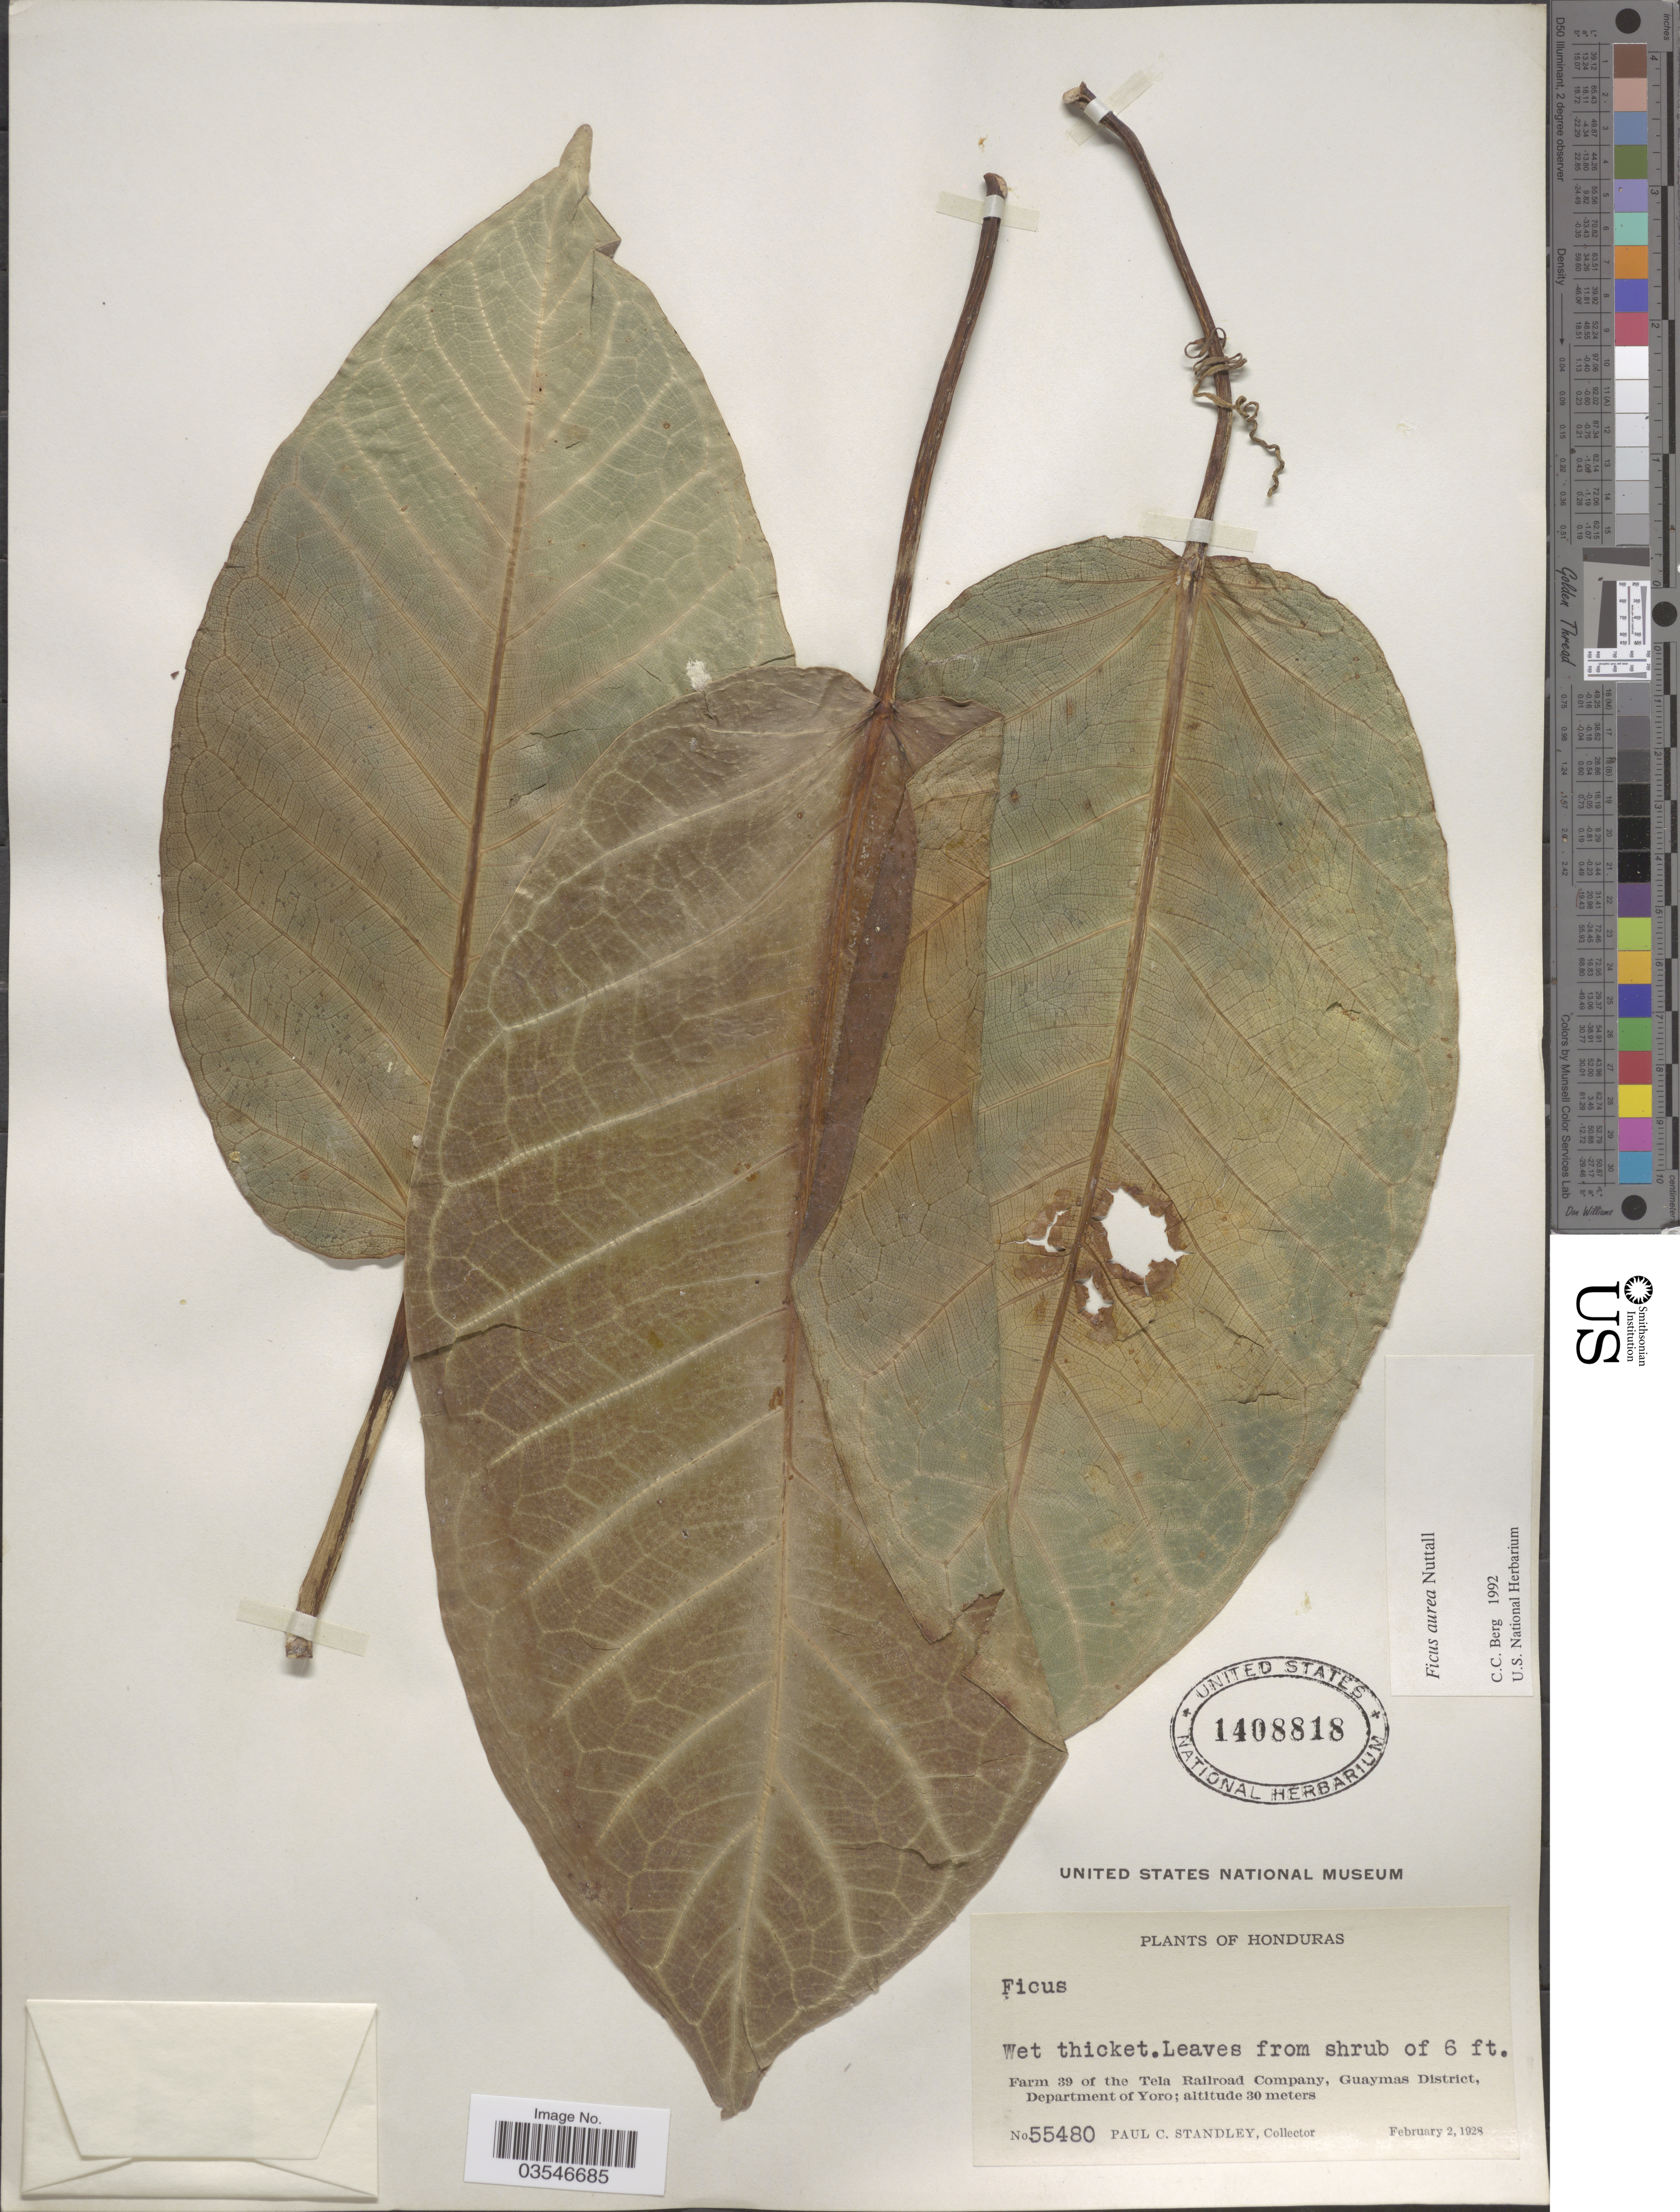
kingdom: Plantae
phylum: Tracheophyta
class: Magnoliopsida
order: Rosales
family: Moraceae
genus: Ficus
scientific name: Ficus aurea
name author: Nutt.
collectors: P. C. Standley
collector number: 55480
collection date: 1928-02-02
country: Honduras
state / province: Yoro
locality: Farm 39 of the Tela Railroad Company, Guaymas District, Department of Yoro.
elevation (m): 30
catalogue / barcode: US 1408818